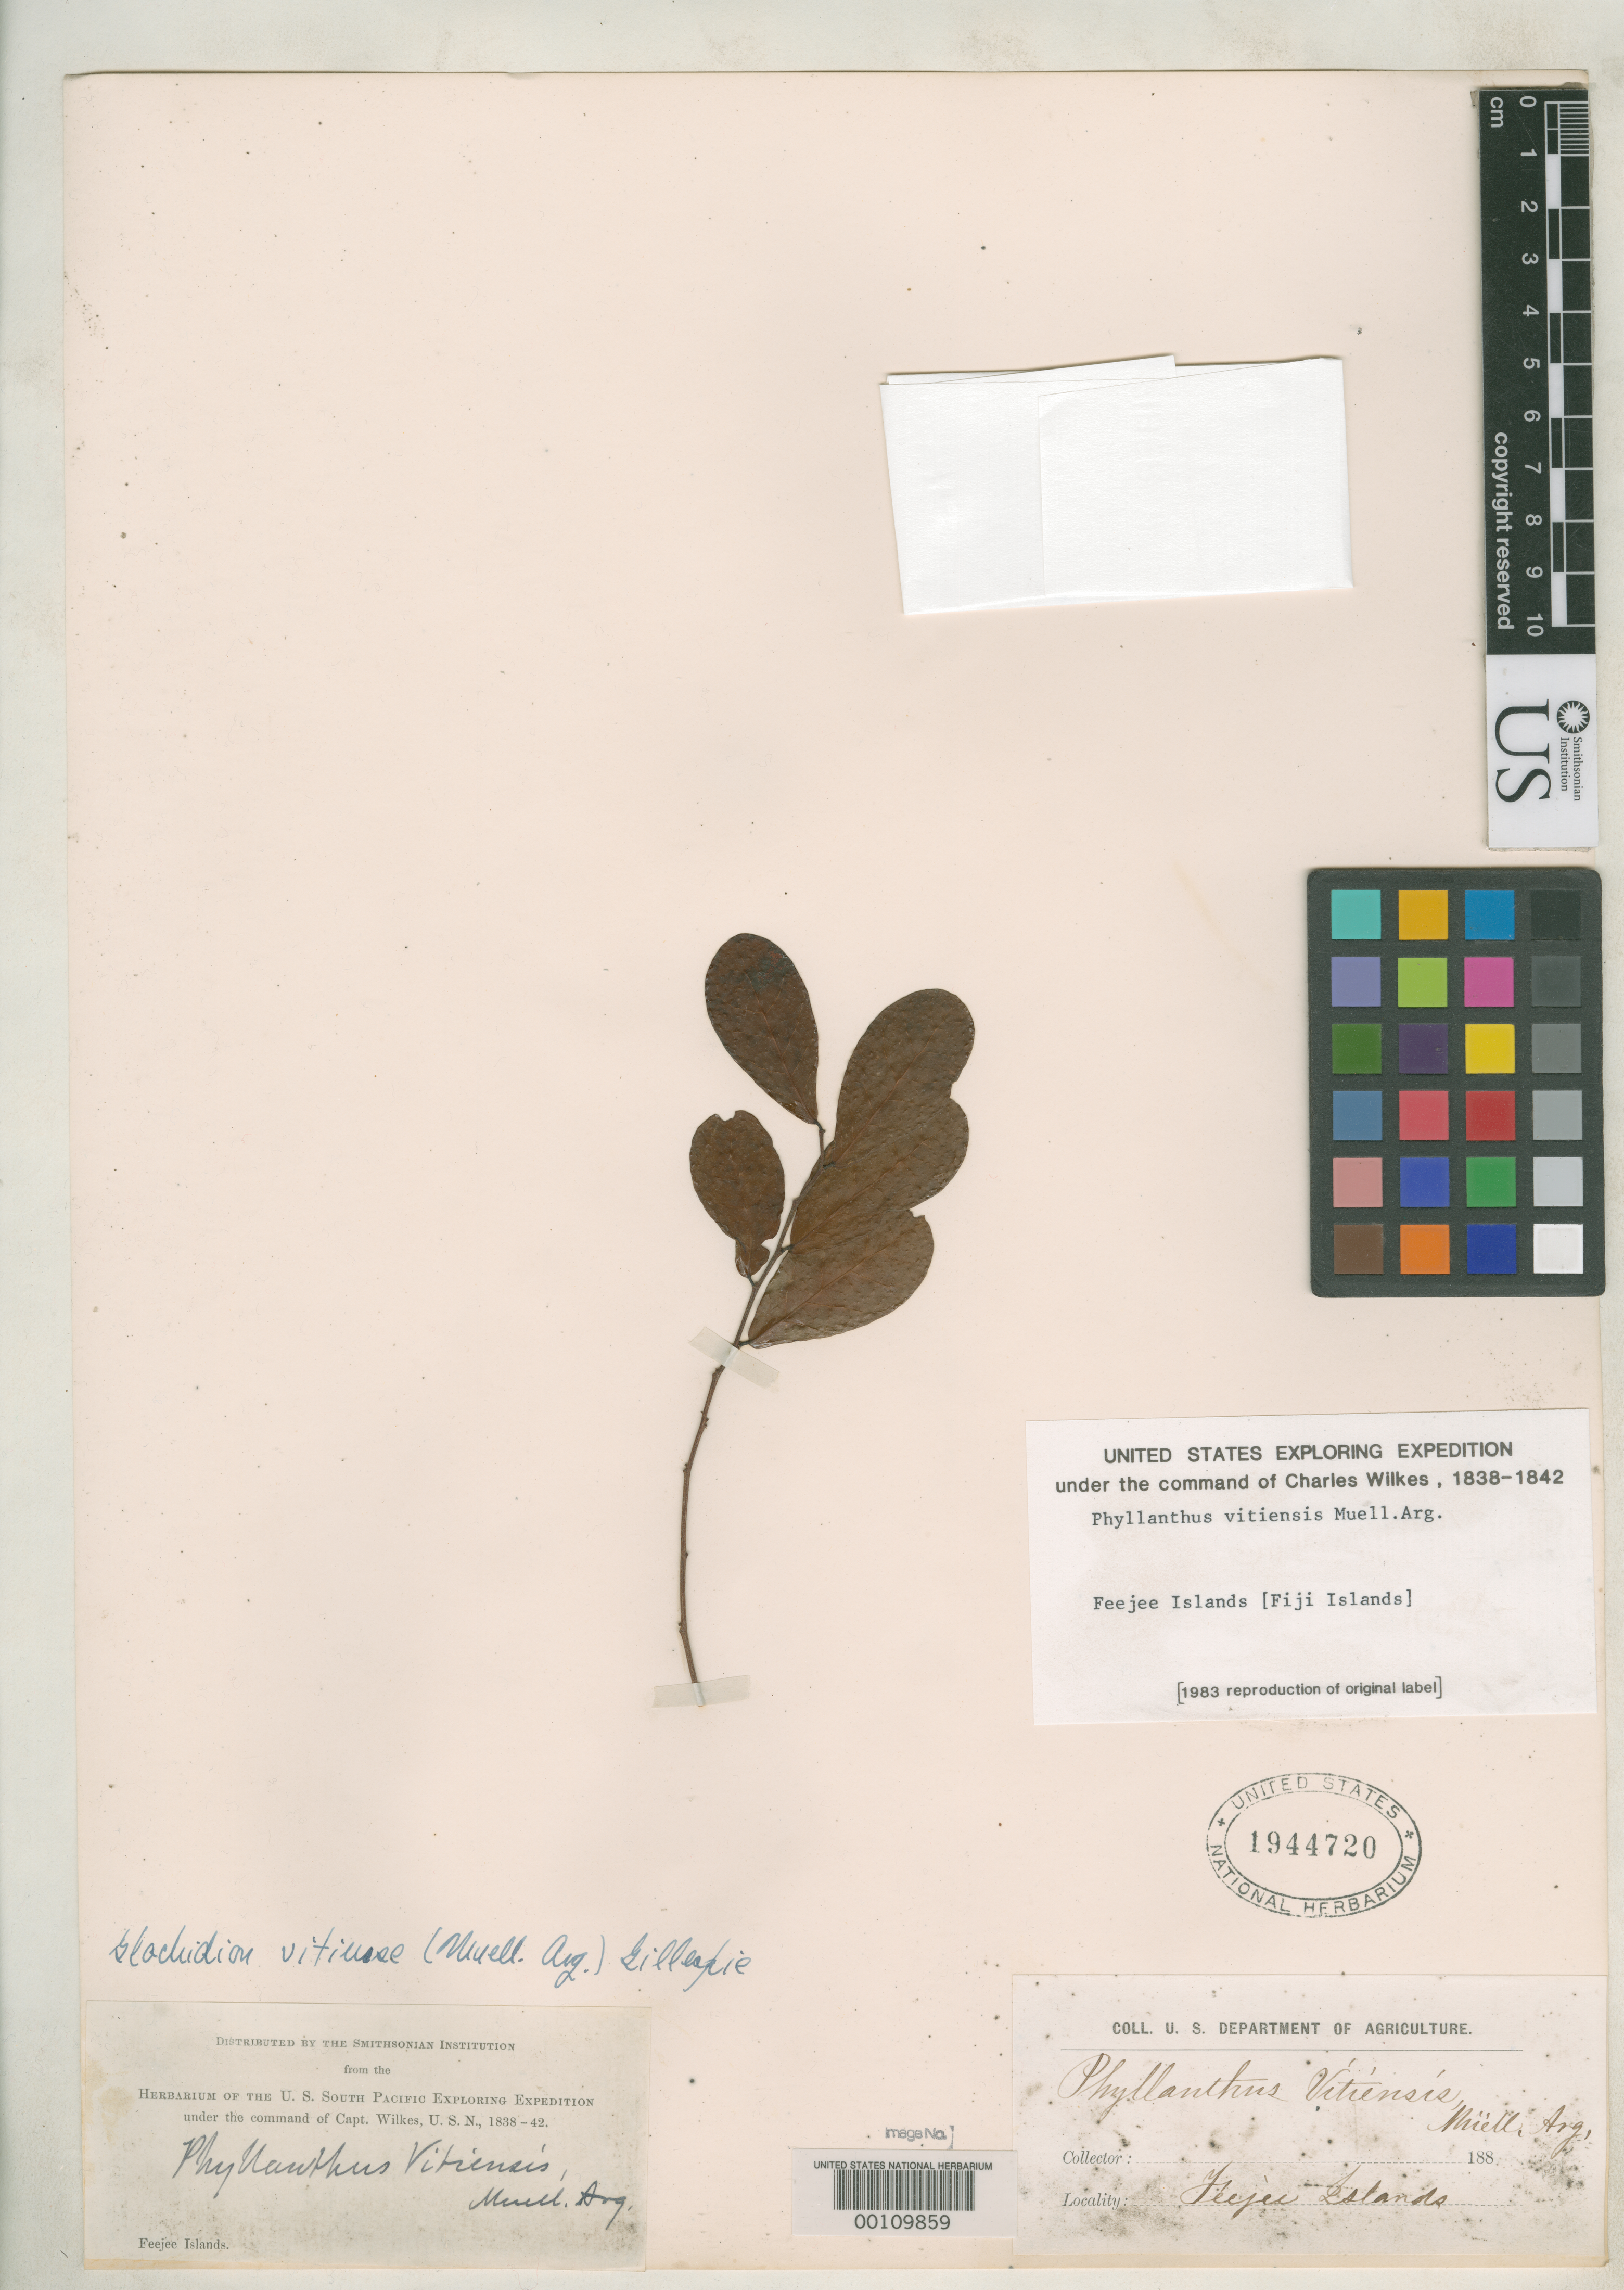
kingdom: Plantae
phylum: Tracheophyta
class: Magnoliopsida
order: Malpighiales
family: Phyllanthaceae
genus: Phyllanthus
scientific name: Phyllanthus vitiensis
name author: Müll. Arg.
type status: Type Collection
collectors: Wilkes Explor. Exped.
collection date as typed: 1840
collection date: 1840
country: Fiji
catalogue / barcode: US 1944720